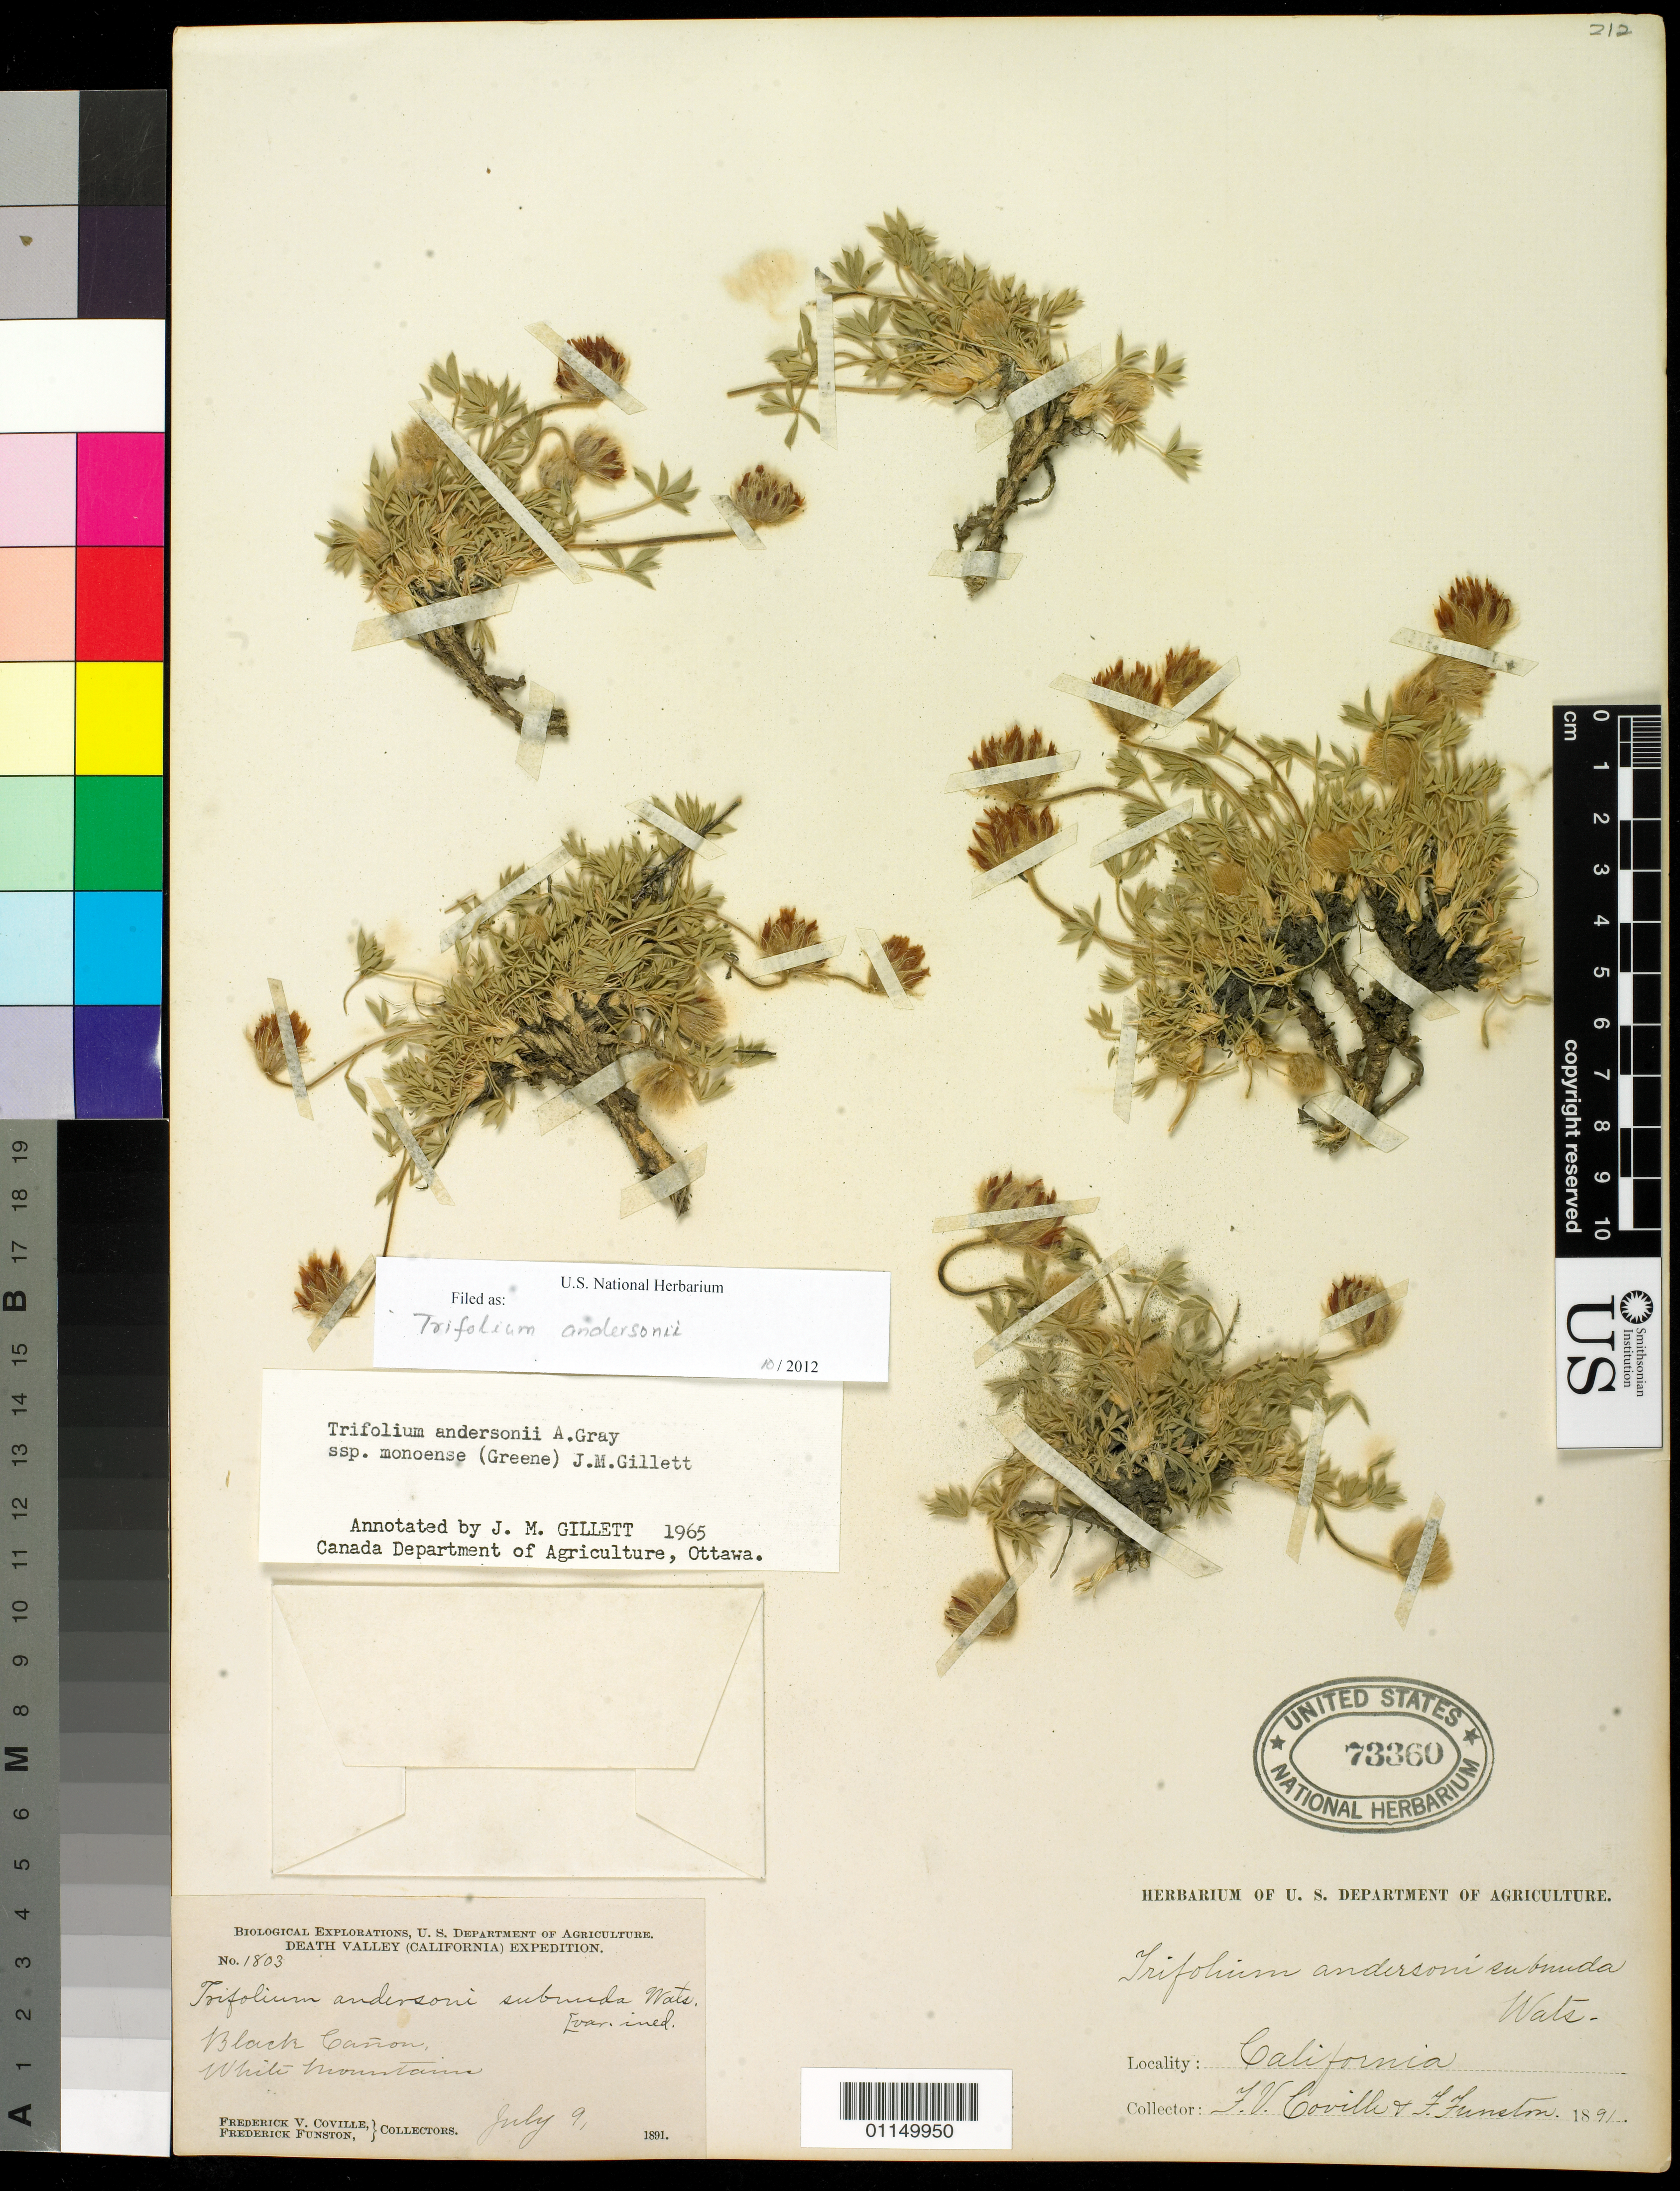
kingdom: Plantae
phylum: Tracheophyta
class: Magnoliopsida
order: Fabales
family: Fabaceae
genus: Trifolium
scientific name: Trifolium andersonii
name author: A. Gray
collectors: F. V. Coville & F. Funston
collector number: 1803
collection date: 1891-07-09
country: United States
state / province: California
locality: Black Canyon, White Mts.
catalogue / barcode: US 73360